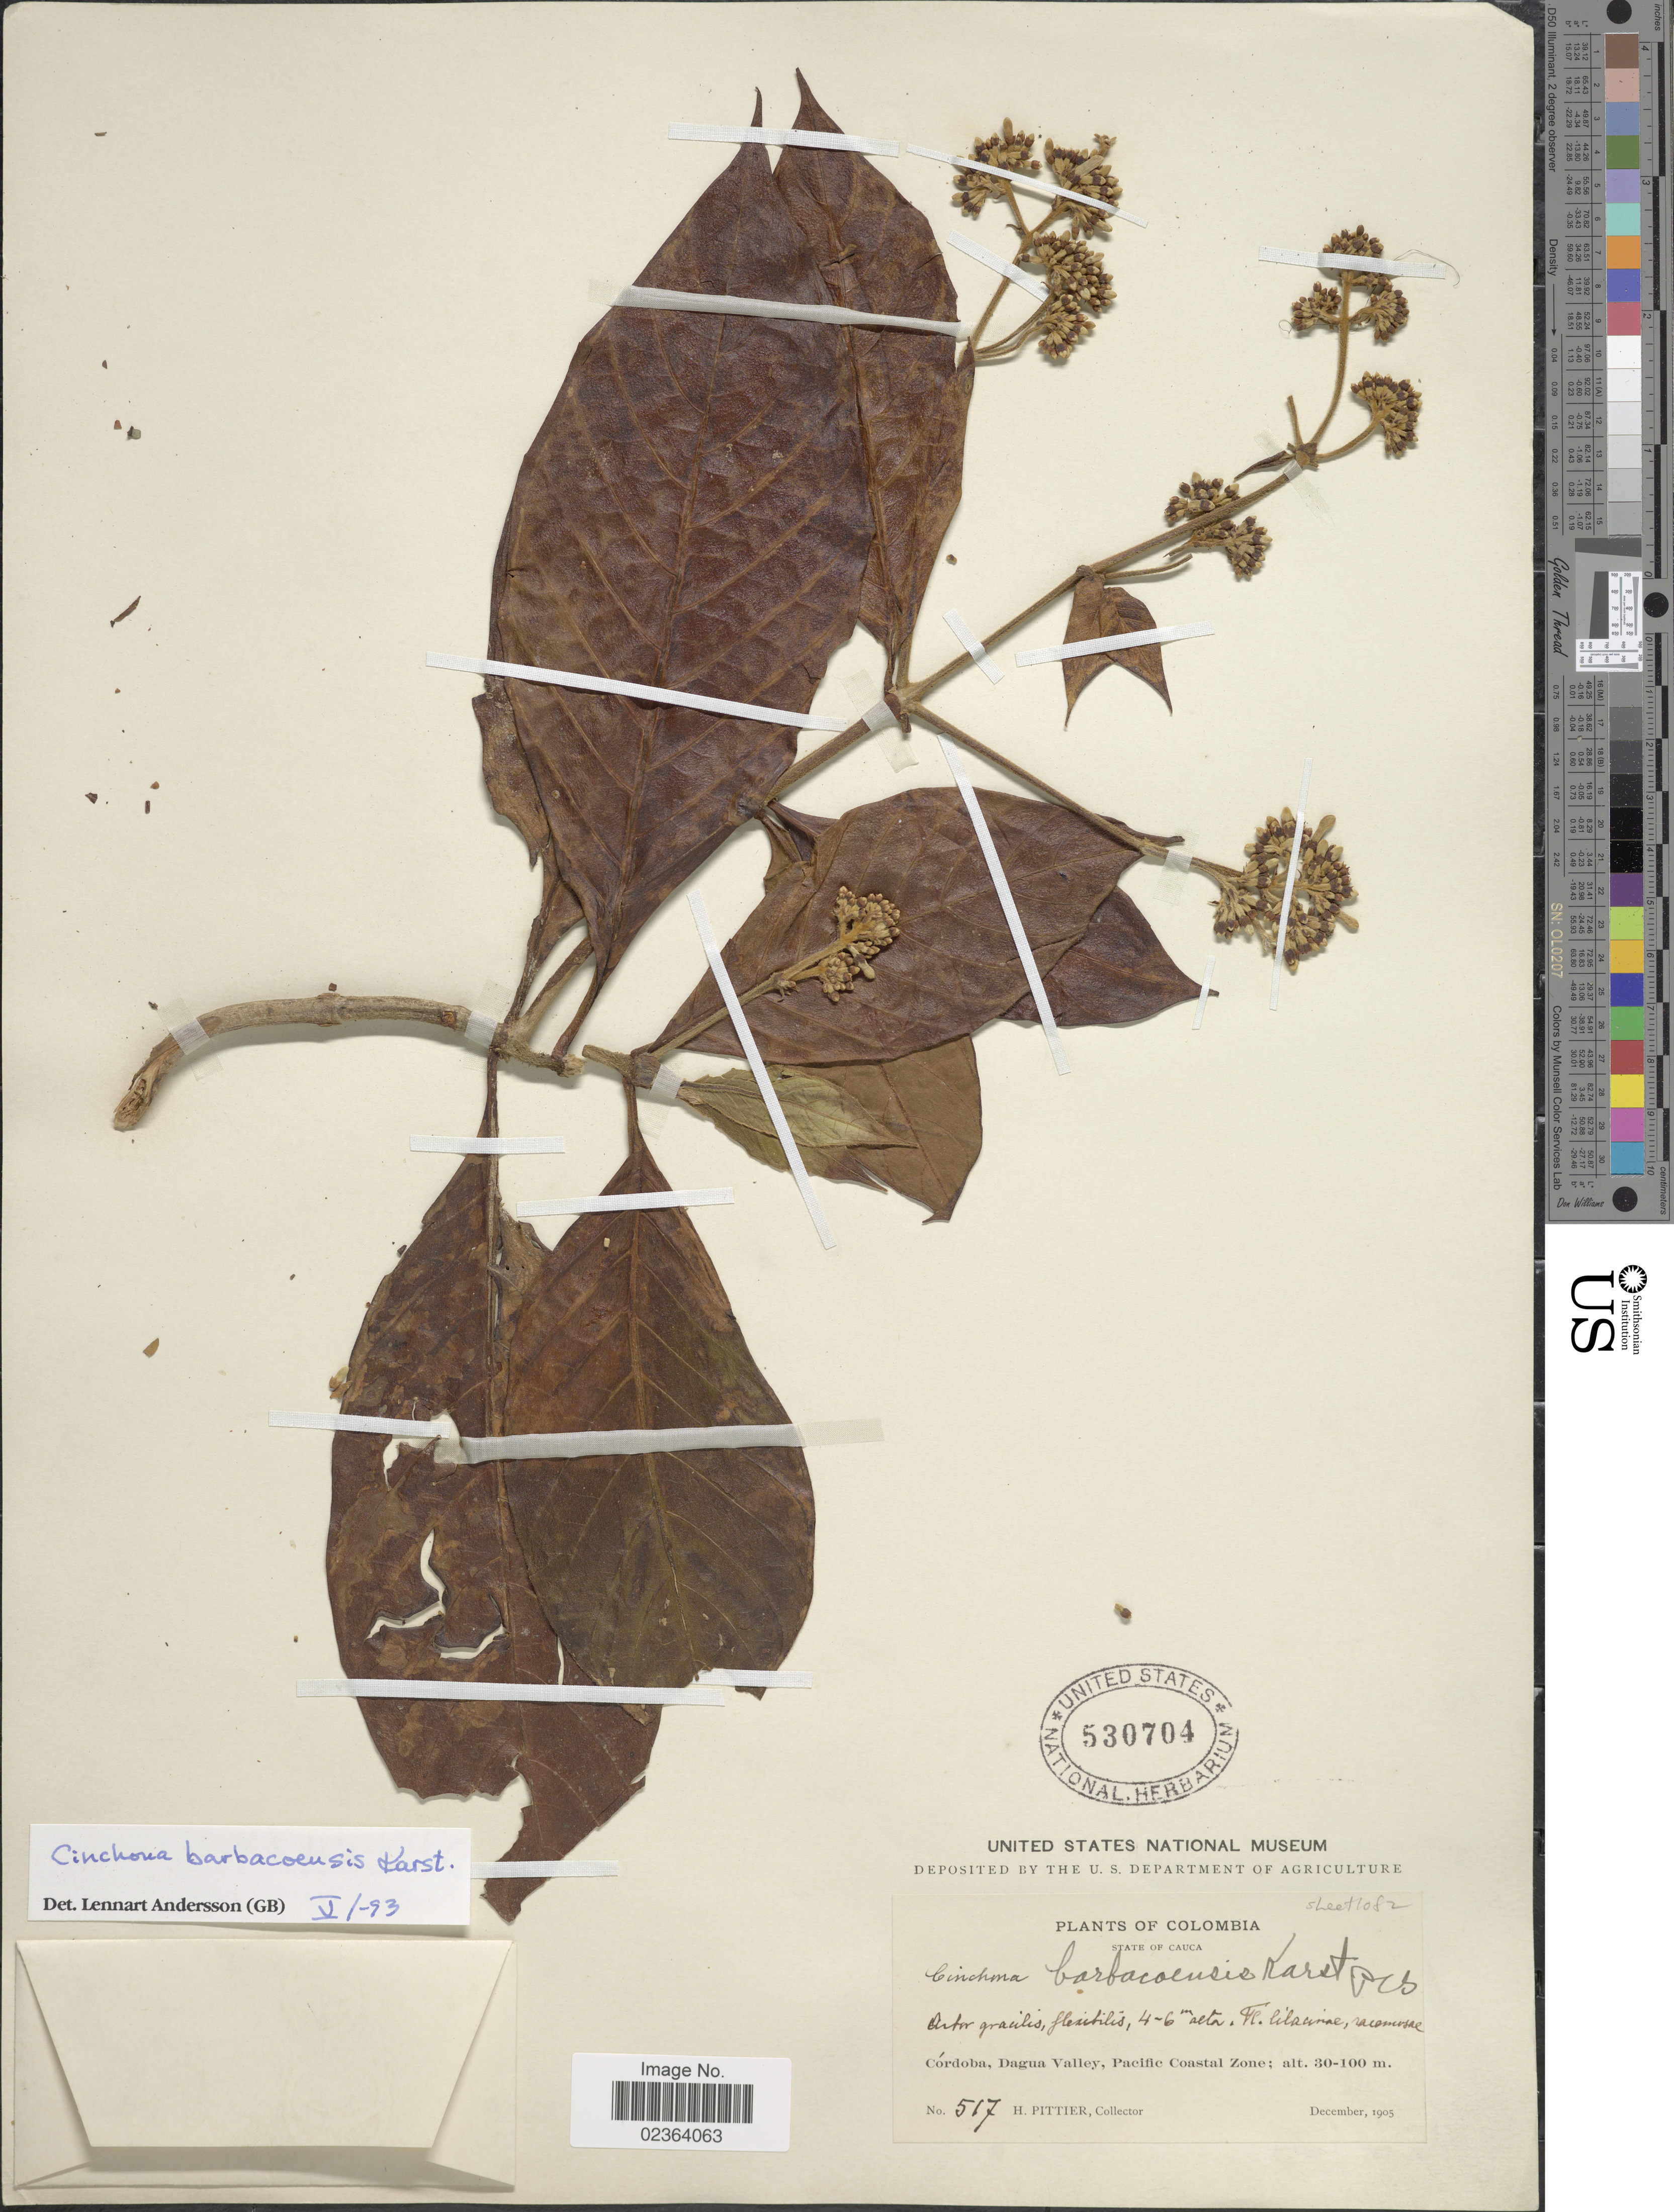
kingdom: Plantae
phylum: Tracheophyta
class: Magnoliopsida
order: Gentianales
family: Rubiaceae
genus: Cinchona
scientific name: Cinchona barbacoensis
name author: L.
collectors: H. F. Pittier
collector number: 517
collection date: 1905-12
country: Colombia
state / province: Cauca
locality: State of Cauca, Cordoba, Dagua Valley, Pacific Coastal Zone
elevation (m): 30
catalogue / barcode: US 530704